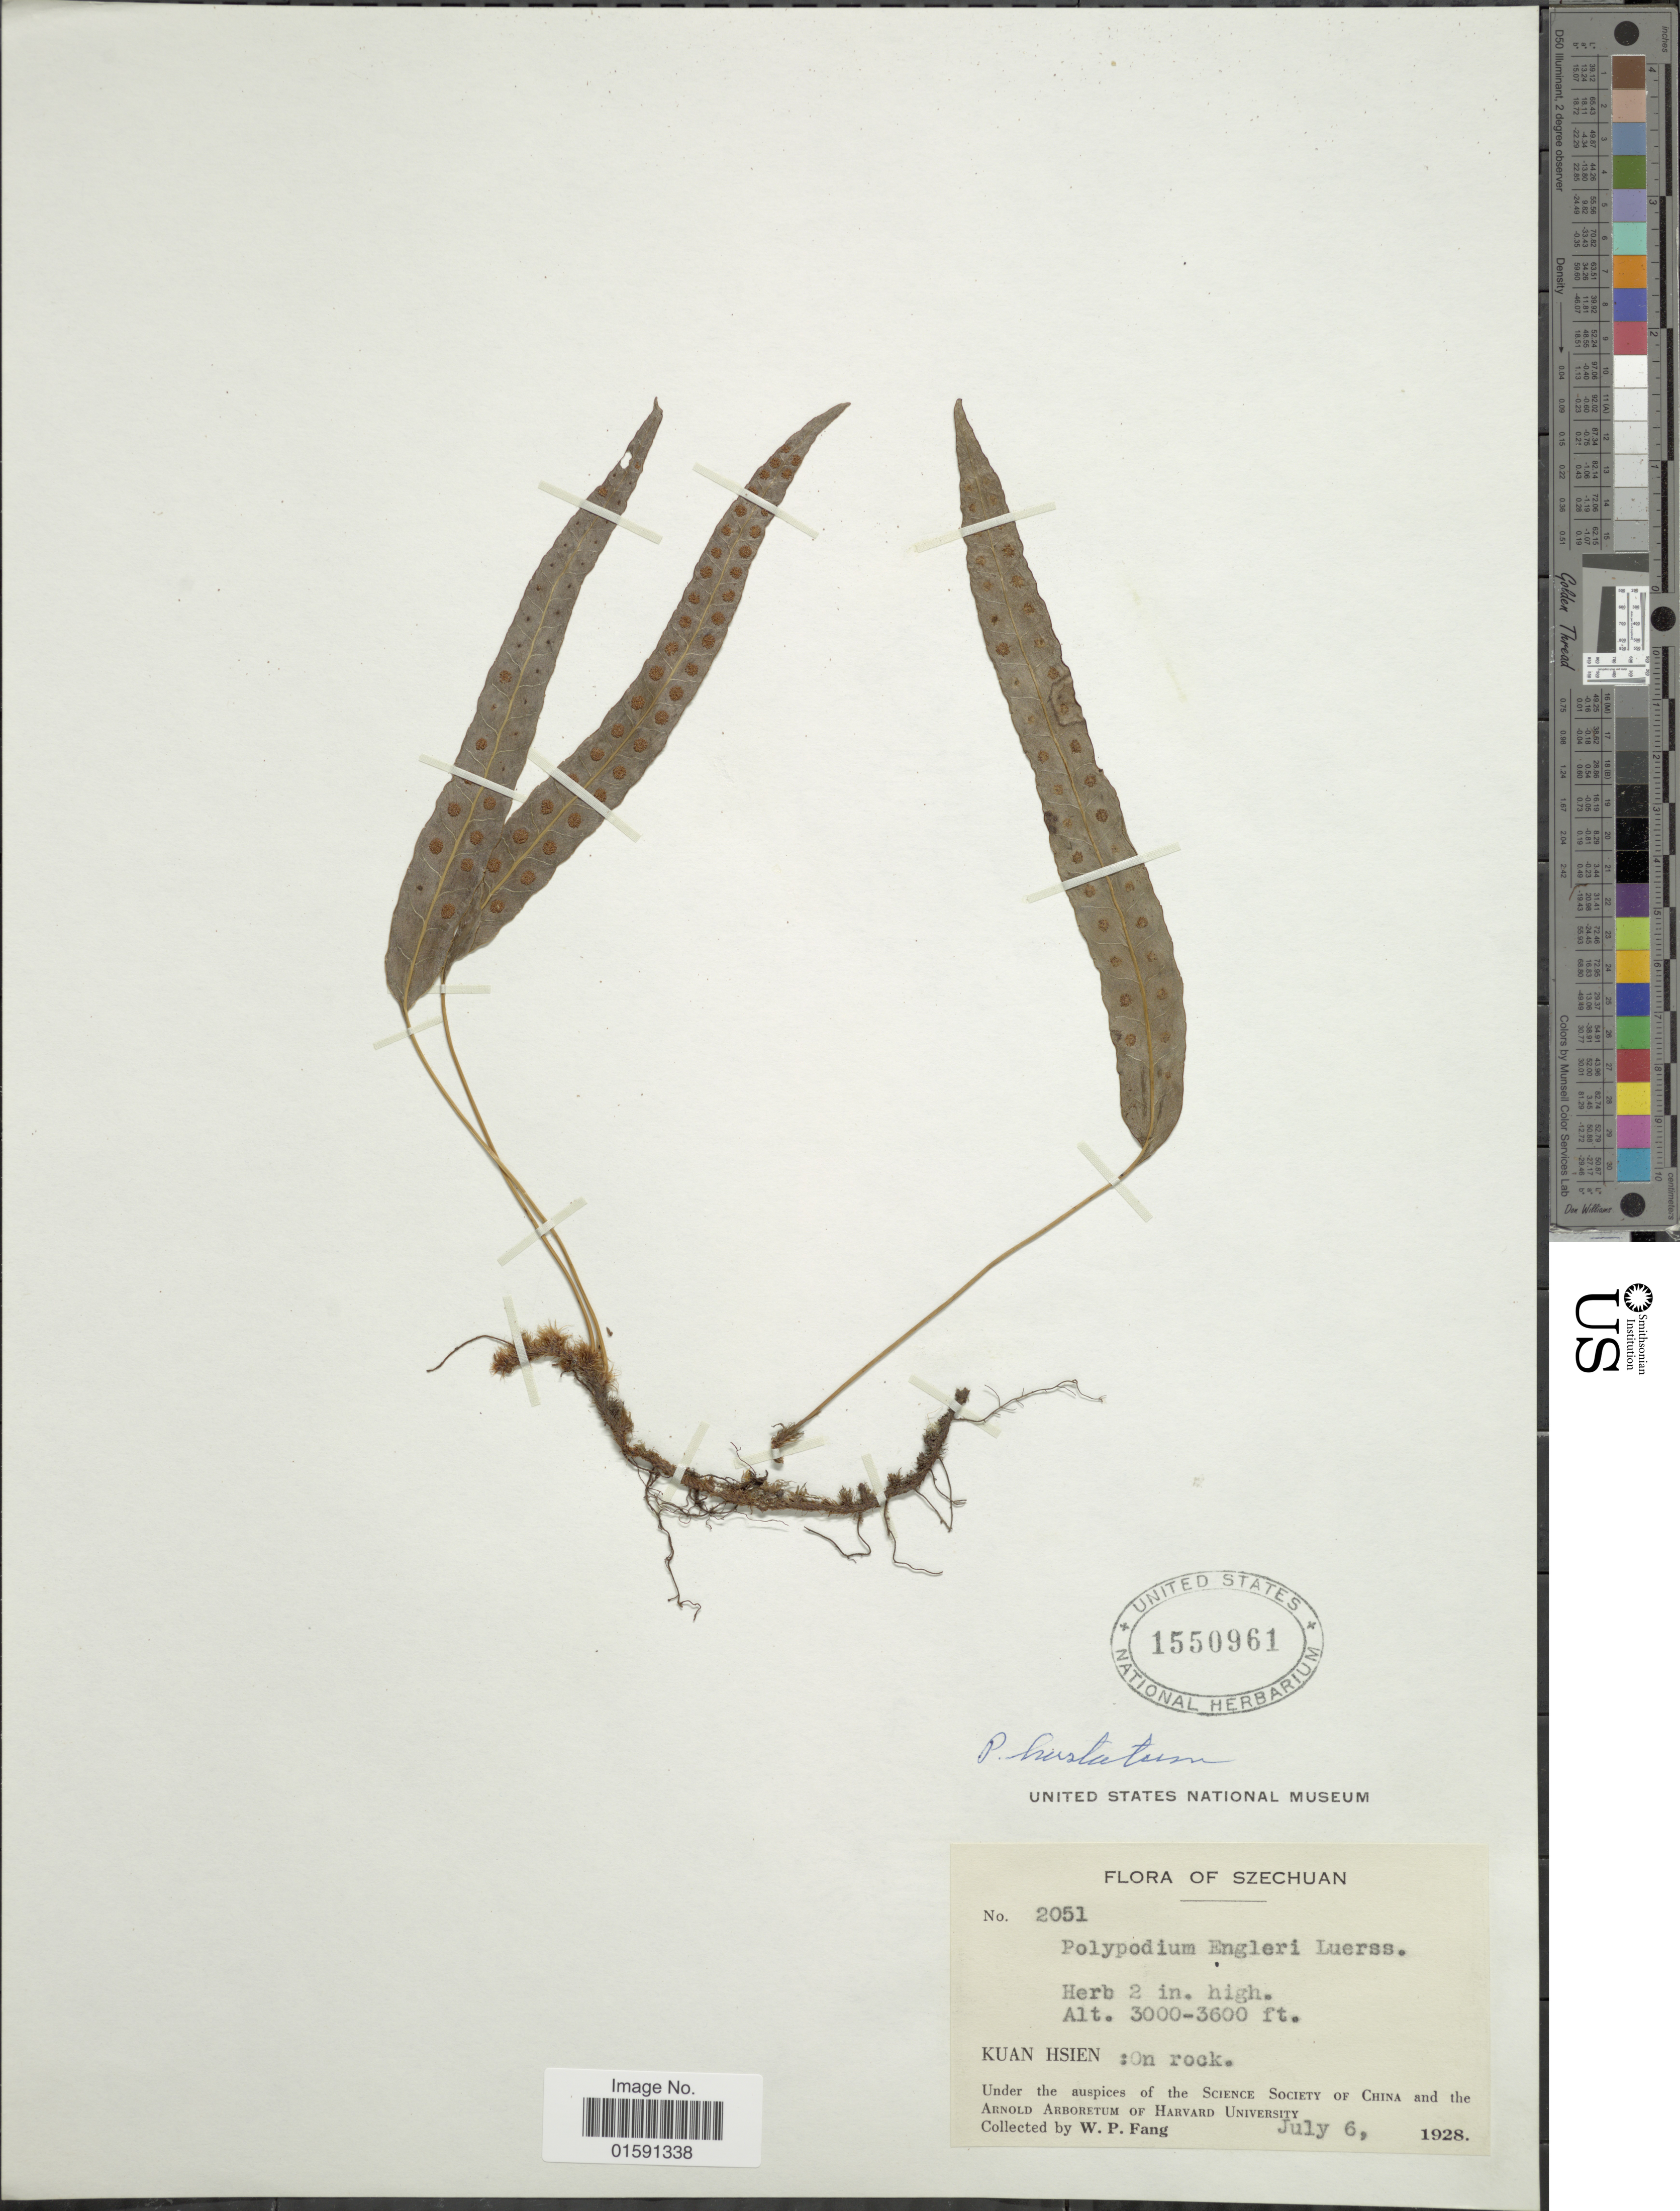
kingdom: Plantae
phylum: Tracheophyta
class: Polypodiopsida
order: Polypodiales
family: Polypodiaceae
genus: Selliguea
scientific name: Selliguea hastata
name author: (Thunb.) Fraser-Jenk.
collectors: W. P. Fang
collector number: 2051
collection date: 1928-07-06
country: China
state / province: Sichuan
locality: Szechuan, Kuan Hsien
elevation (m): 914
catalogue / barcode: US 1550961